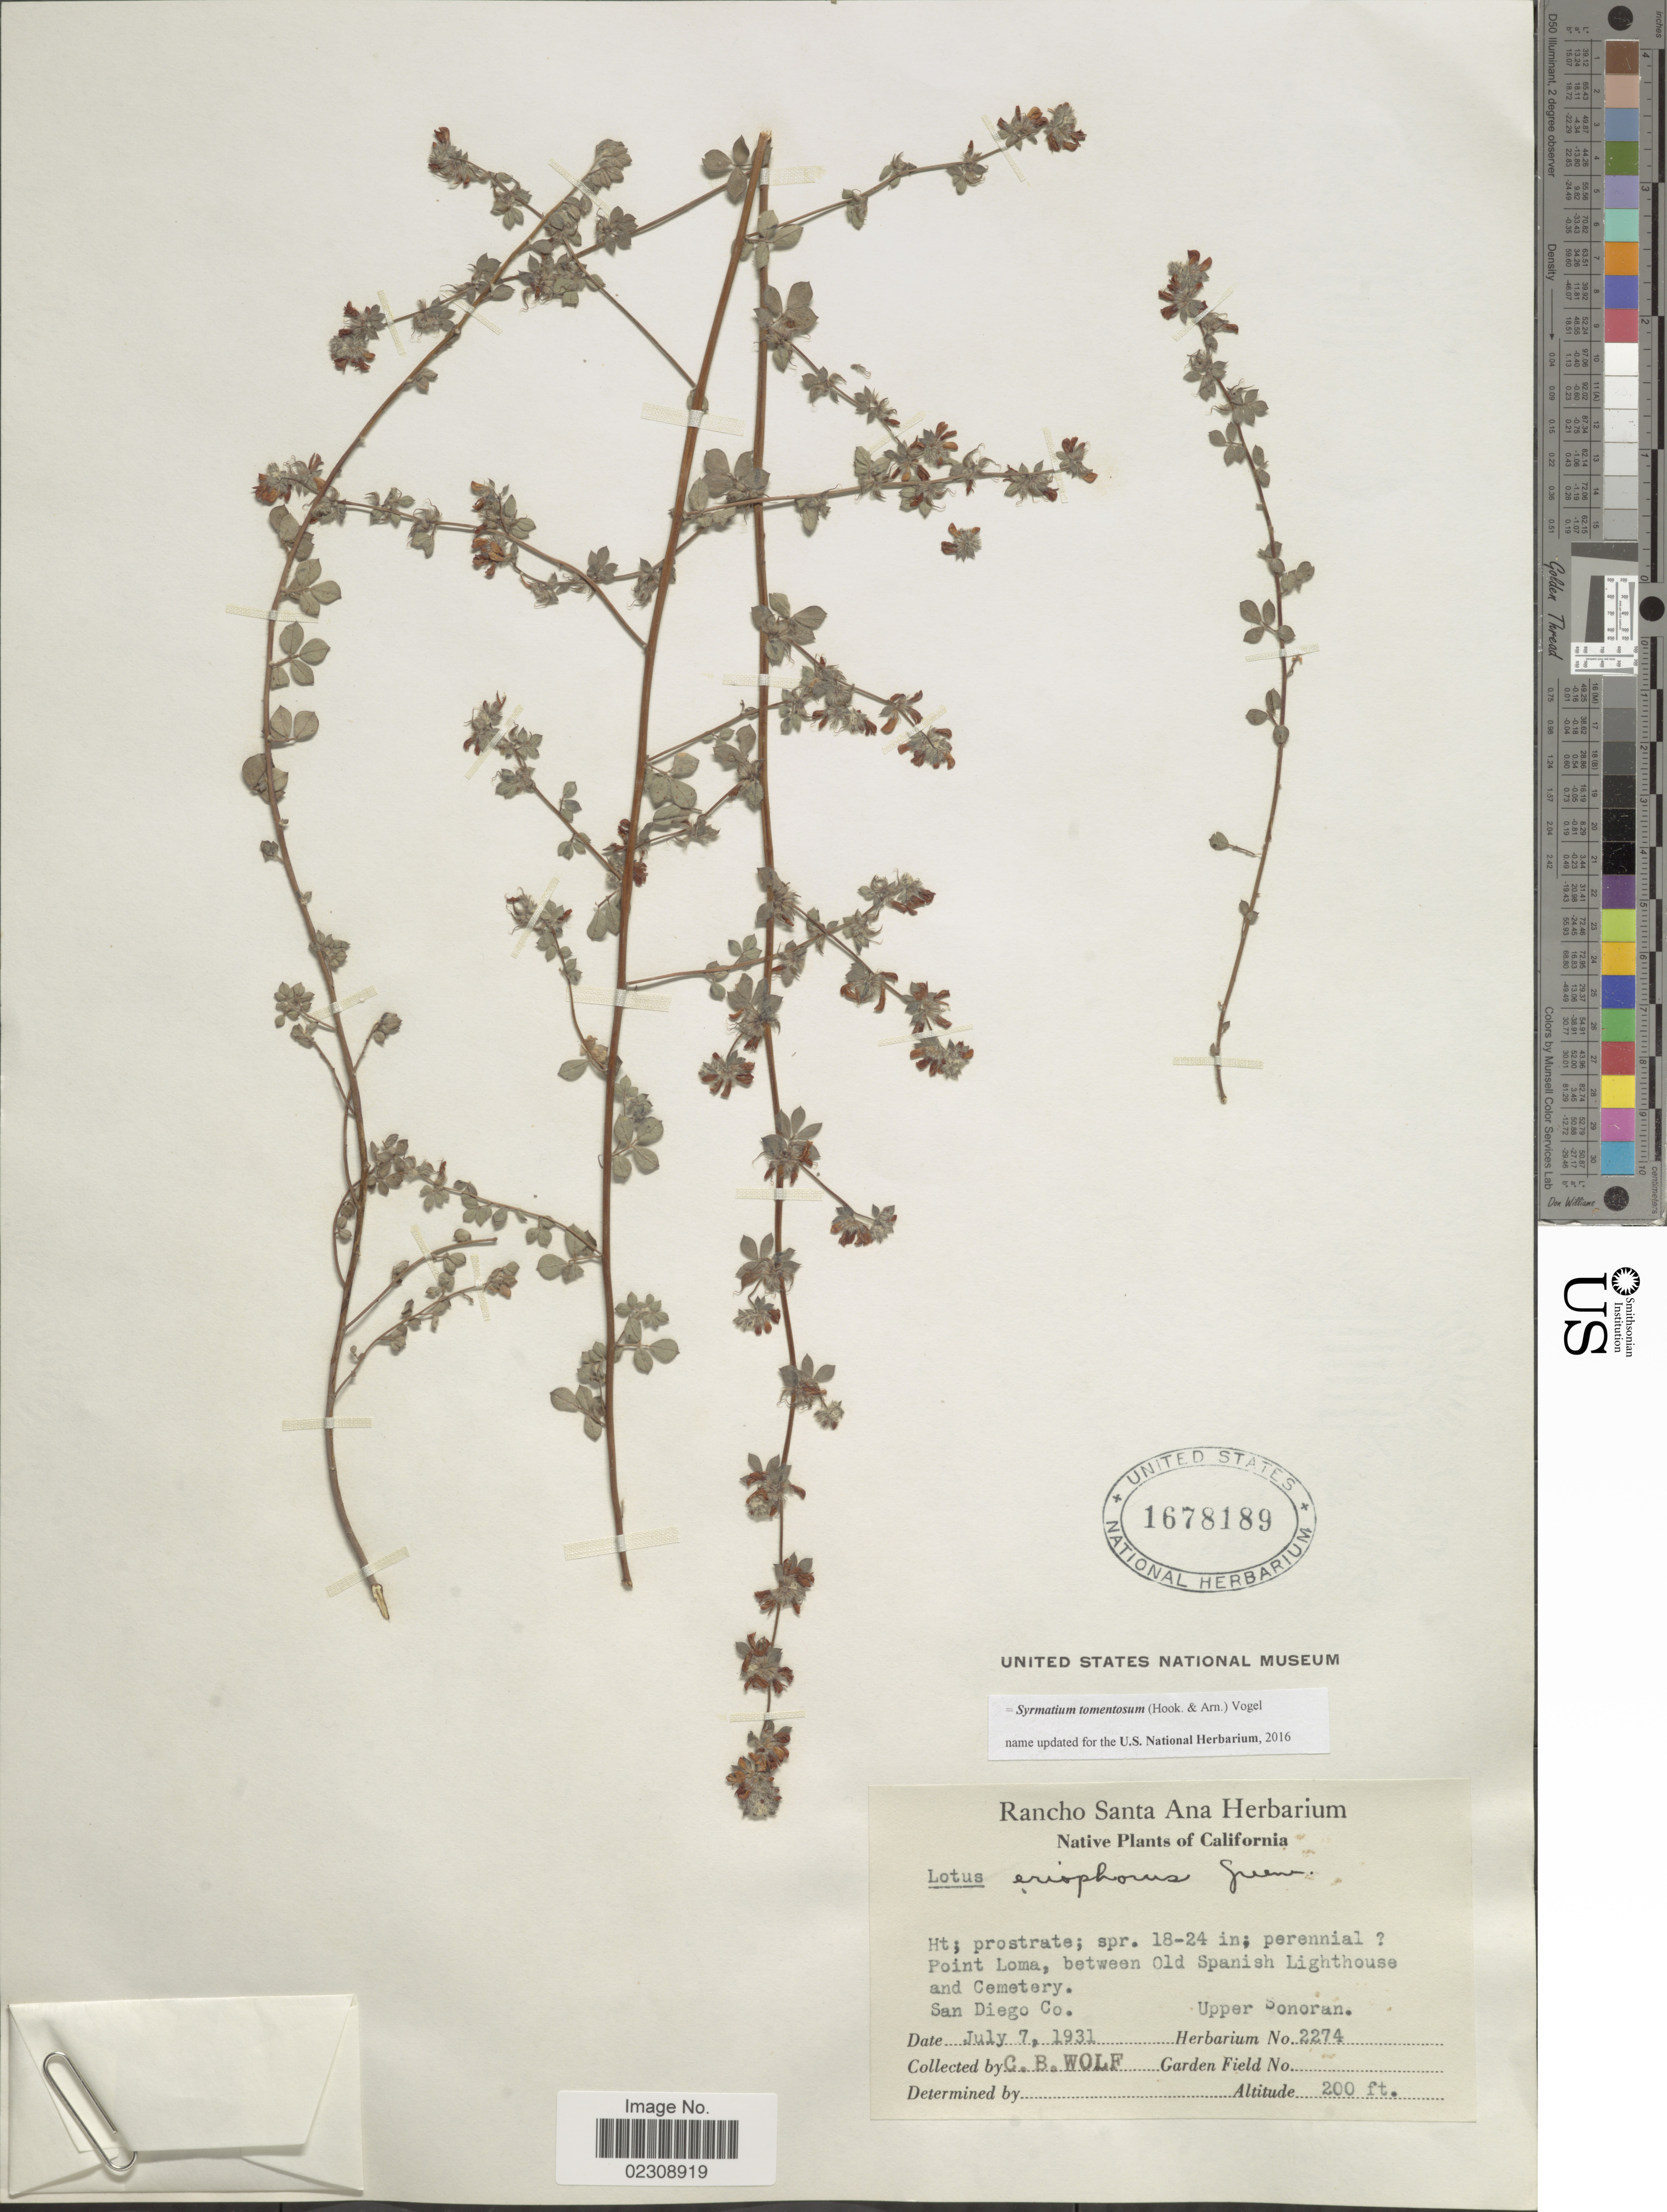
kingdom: Plantae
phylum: Tracheophyta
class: Magnoliopsida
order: Fabales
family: Fabaceae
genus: Syrmatium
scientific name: Syrmatium tomentosum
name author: (Hook. & Arn.) Vogel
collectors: C. B. Wolf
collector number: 2274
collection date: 1931-07-07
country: United States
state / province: California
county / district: San Diego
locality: Point Loma, between Old Spanish Lighthouse and Cemetery. San Diego Co. Upper Sonoran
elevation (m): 61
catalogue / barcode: US 1678189